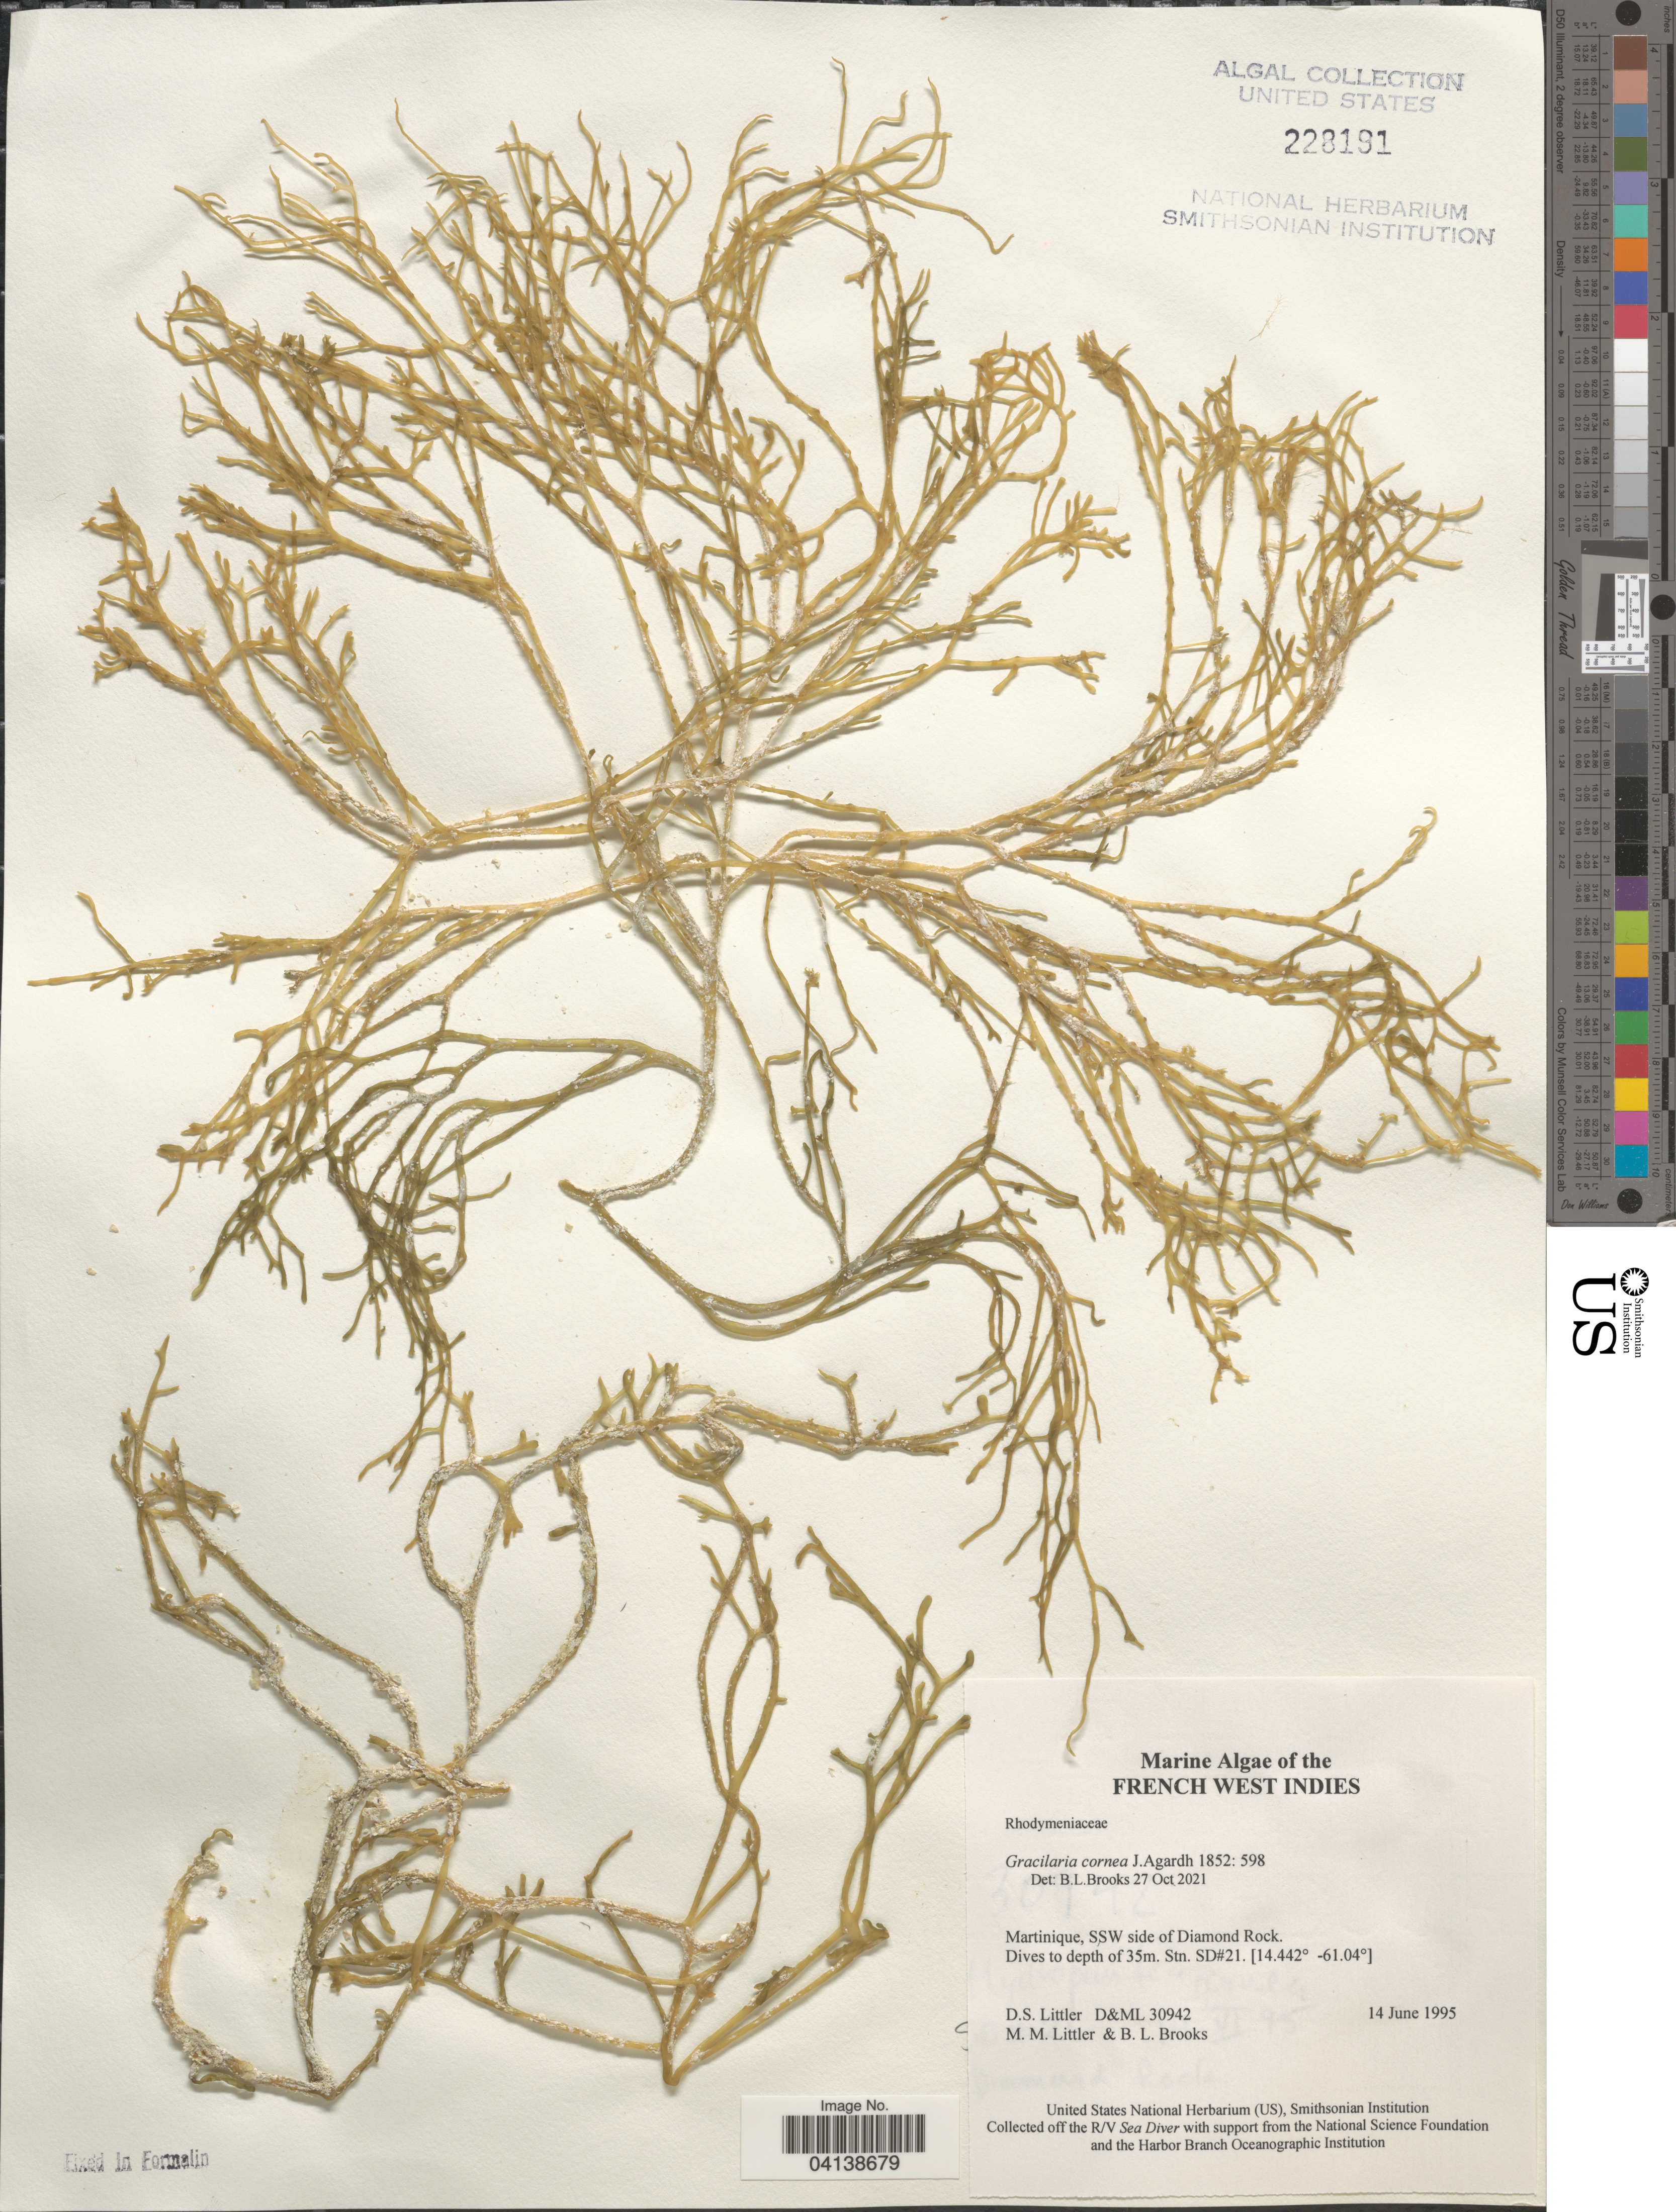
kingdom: Plantae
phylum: Rhodophyta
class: Florideophyceae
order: Gracilariales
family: Gracilariaceae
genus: Gracilaria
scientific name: Gracilaria cornea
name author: J. Agardh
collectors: D. S. Littler & B. Brooks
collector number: D&ML30942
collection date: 1995-06-14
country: Martinique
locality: French West Indies. SSW side of Diamond Rock. Stn. SD#21.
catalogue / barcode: US 228191